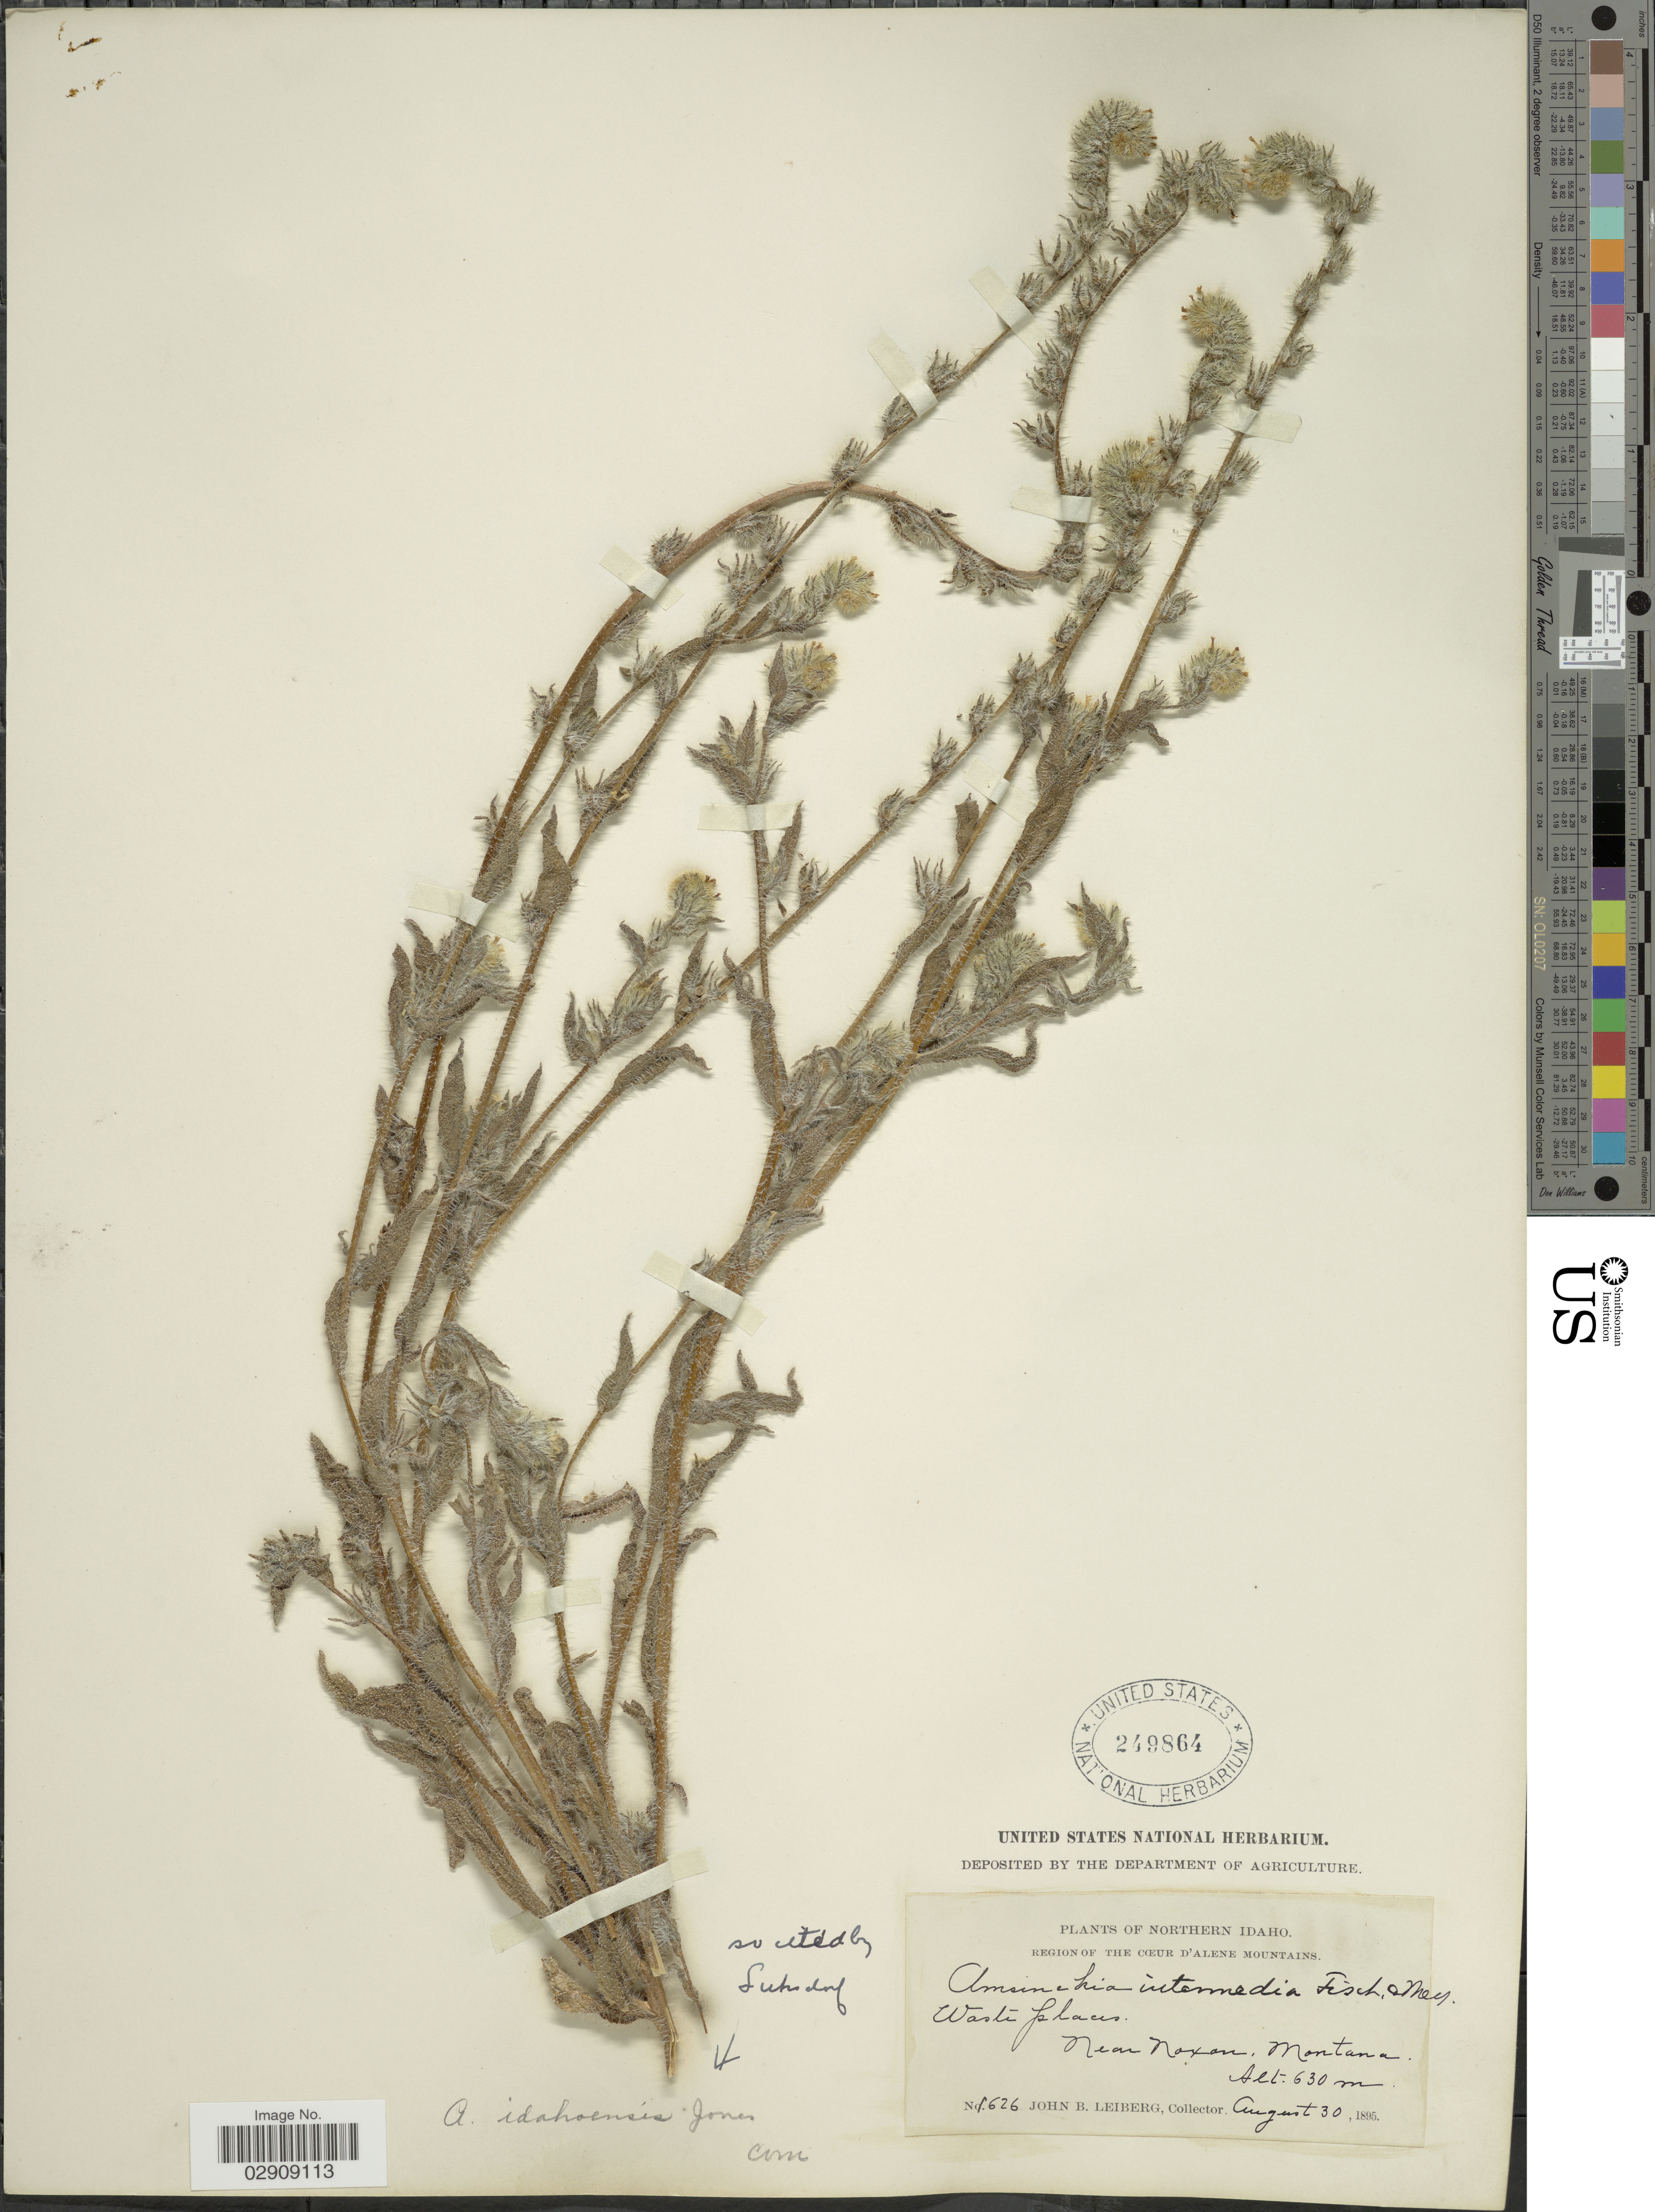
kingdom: Plantae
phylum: Tracheophyta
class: Magnoliopsida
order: Boraginales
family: Boraginaceae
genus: Amsinckia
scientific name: Amsinckia lycopsoides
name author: Lehm.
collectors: J. B. Leiberg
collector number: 1626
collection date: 1895-08-30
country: United States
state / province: Idaho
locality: Northern Idaho, Region of the Coeur d'Alene Mountains. Near Noxon, Montana.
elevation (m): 630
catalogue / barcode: US 249864